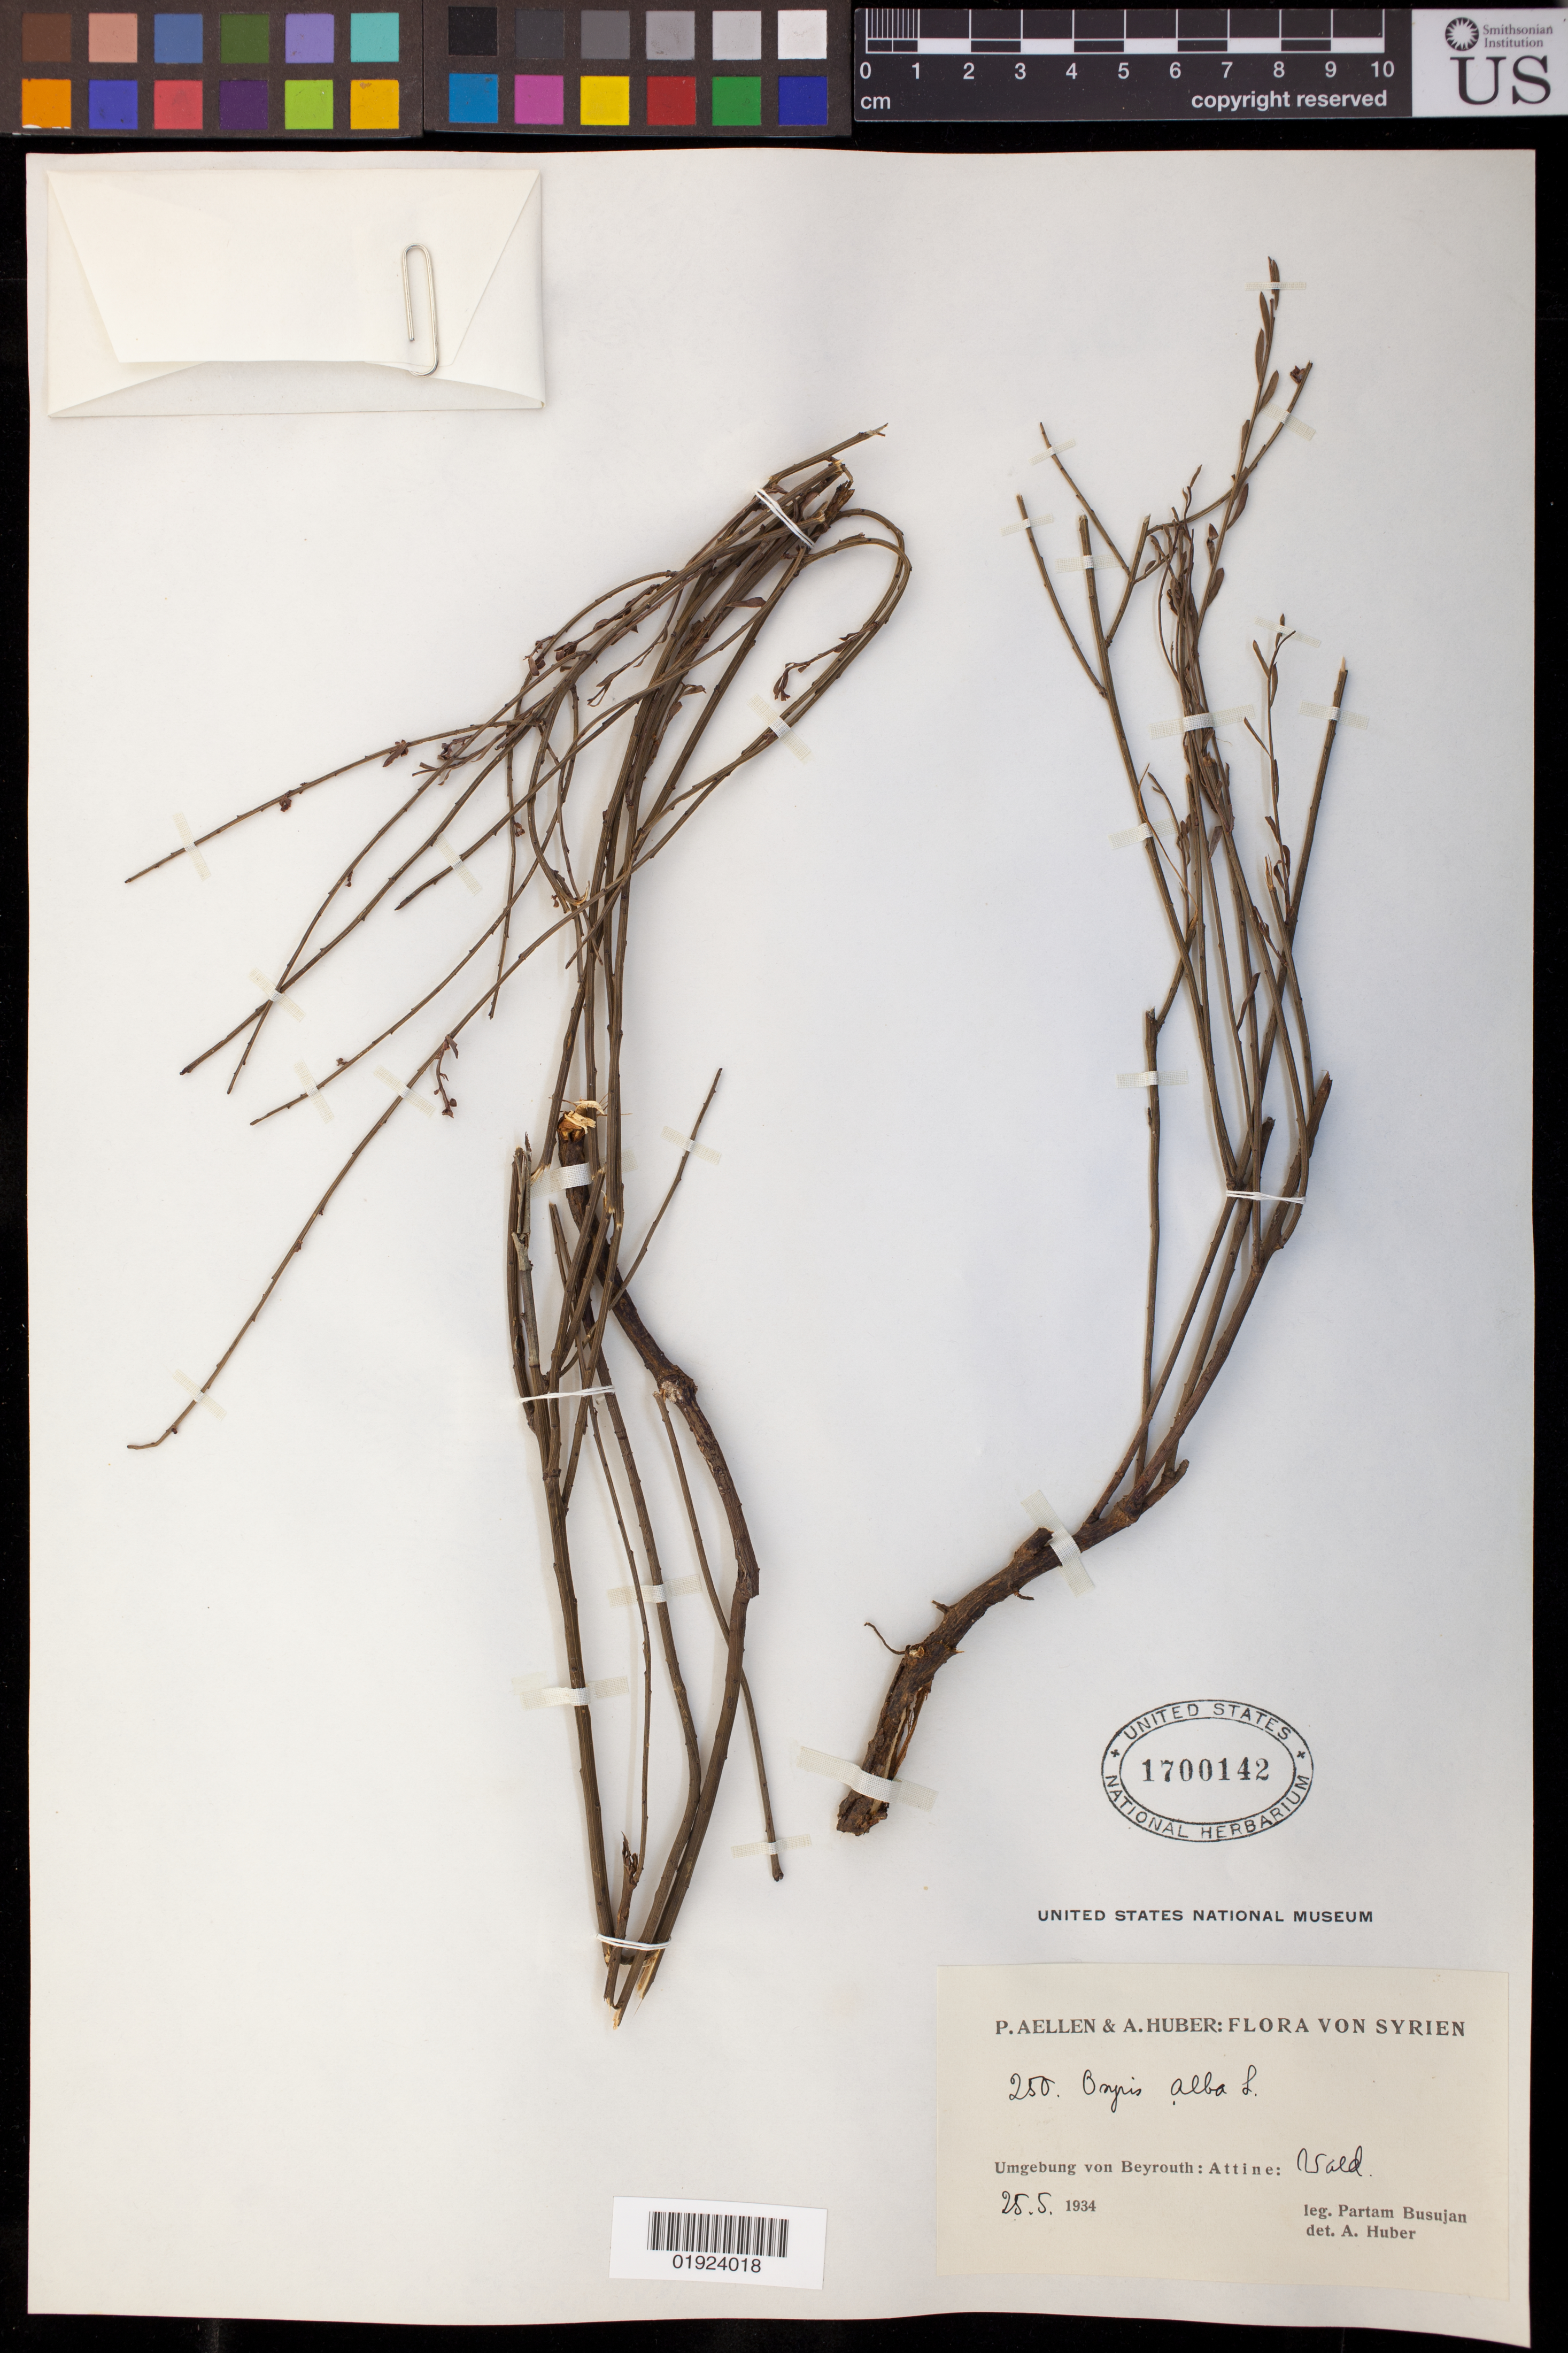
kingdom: Plantae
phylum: Tracheophyta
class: Magnoliopsida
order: Santalales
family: Santalaceae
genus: Osyris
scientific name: Osyris alba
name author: L.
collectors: P. Busujan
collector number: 250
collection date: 1934-05-25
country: Lebanon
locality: In the area of Beirut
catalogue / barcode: US 1700142